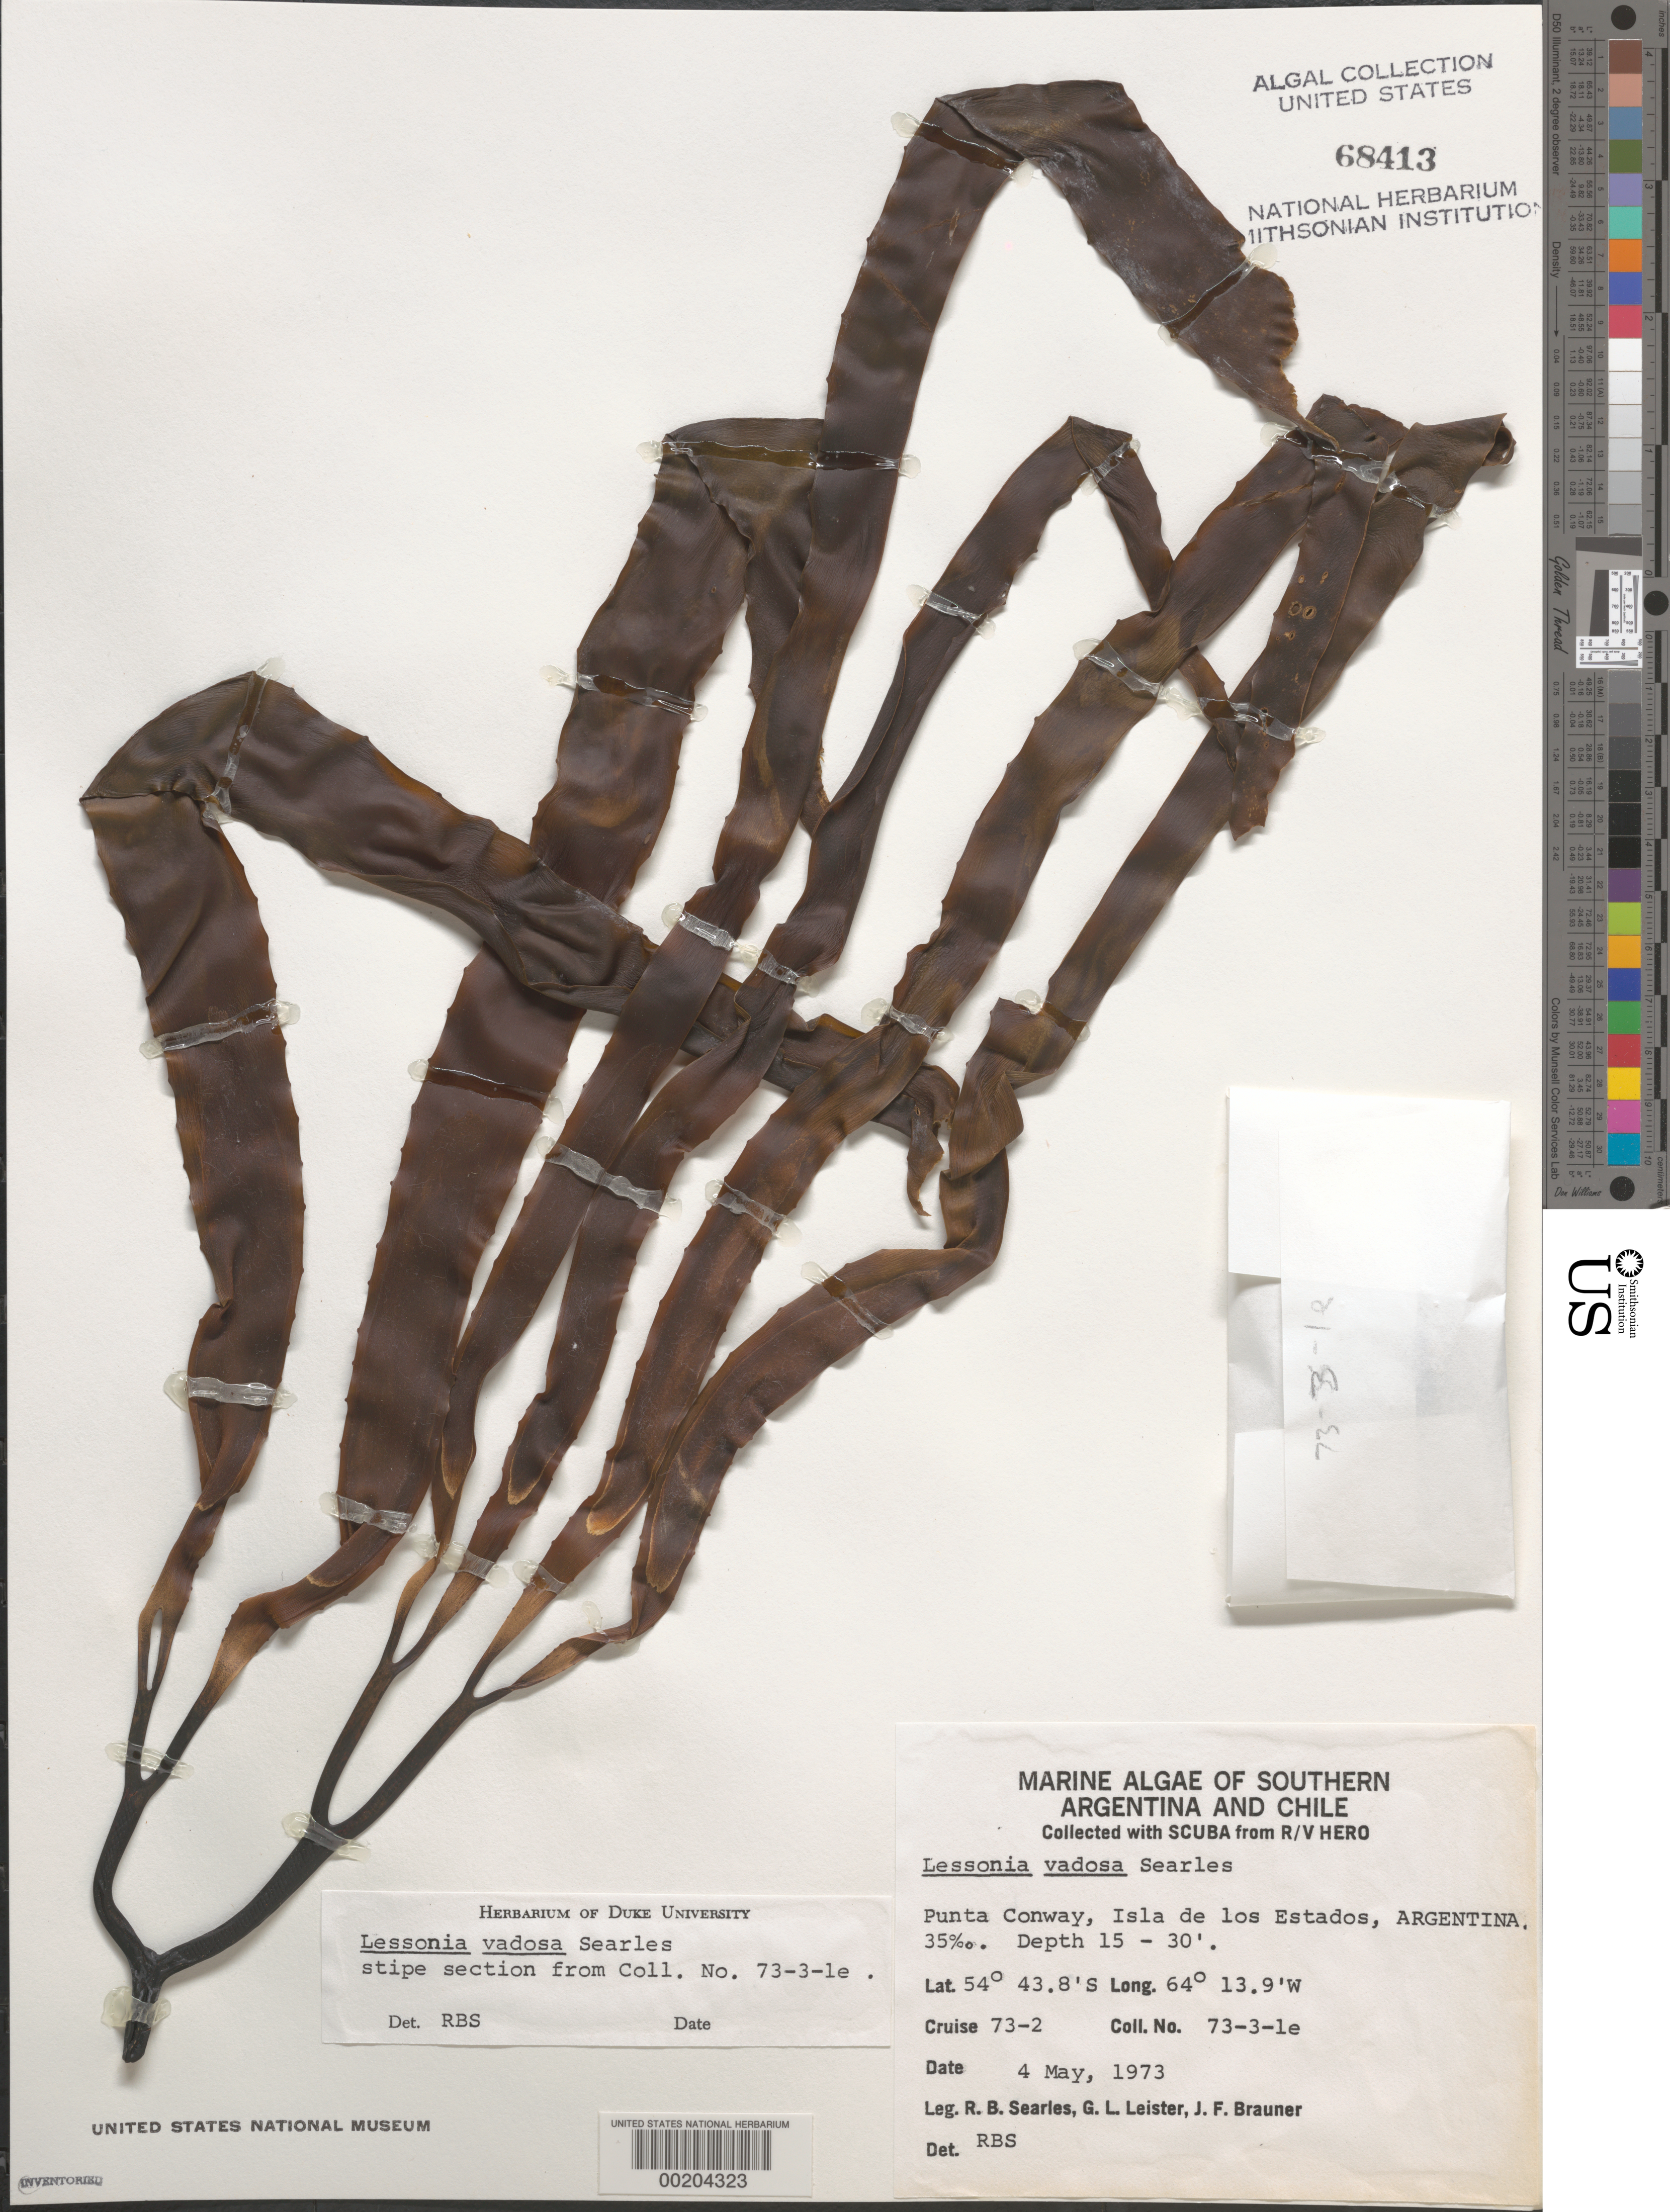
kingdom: Chromista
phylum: Ochrophyta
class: Phaeophyceae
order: Laminariales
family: Lessoniaceae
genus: Lessonia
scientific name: Lessonia flavicans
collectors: R. Searles, G. Leister & J. F. Brauner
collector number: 73-3-1e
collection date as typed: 04 May 1973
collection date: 1973-05-04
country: Argentina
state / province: Tierra del Fuego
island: Isla de los Estados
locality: Punta Conway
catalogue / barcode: US 68413